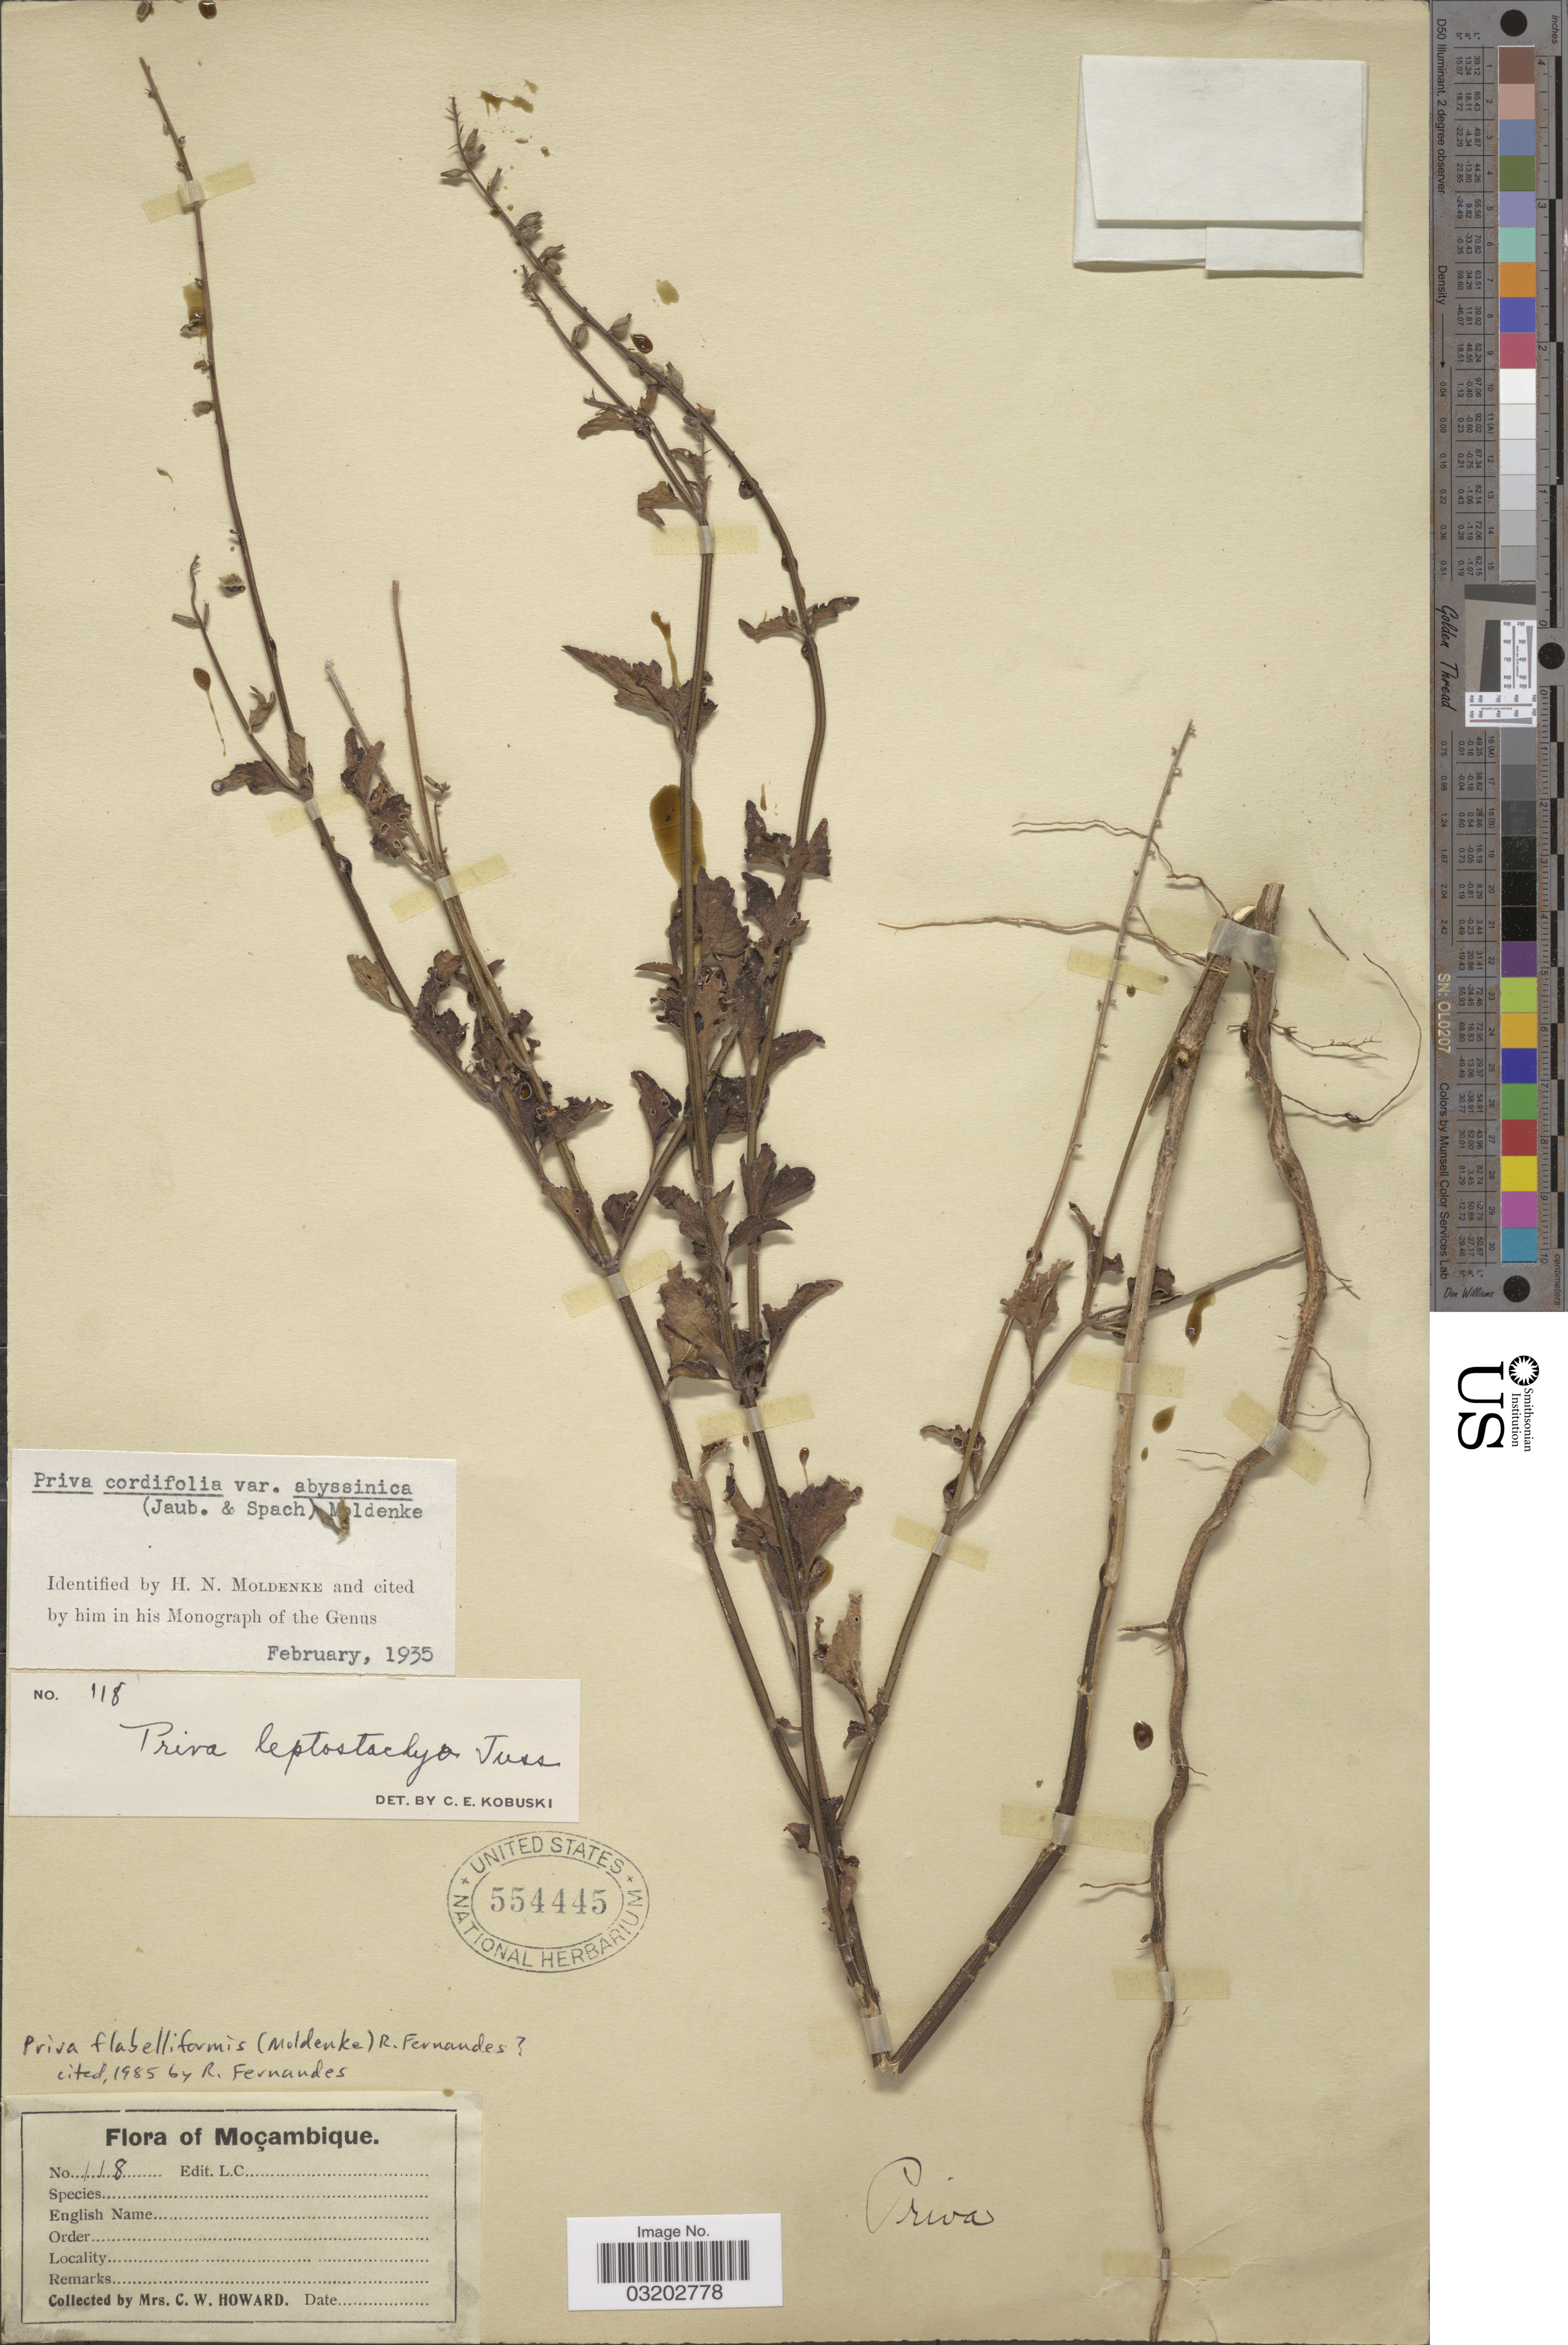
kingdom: Plantae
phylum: Tracheophyta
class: Magnoliopsida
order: Lamiales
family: Verbenaceae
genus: Priva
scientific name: Priva flabelliformis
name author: (Moldenke) R. Fern.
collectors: C. W. Howard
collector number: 118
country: Mozambique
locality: Moçambique.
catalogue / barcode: US 554445